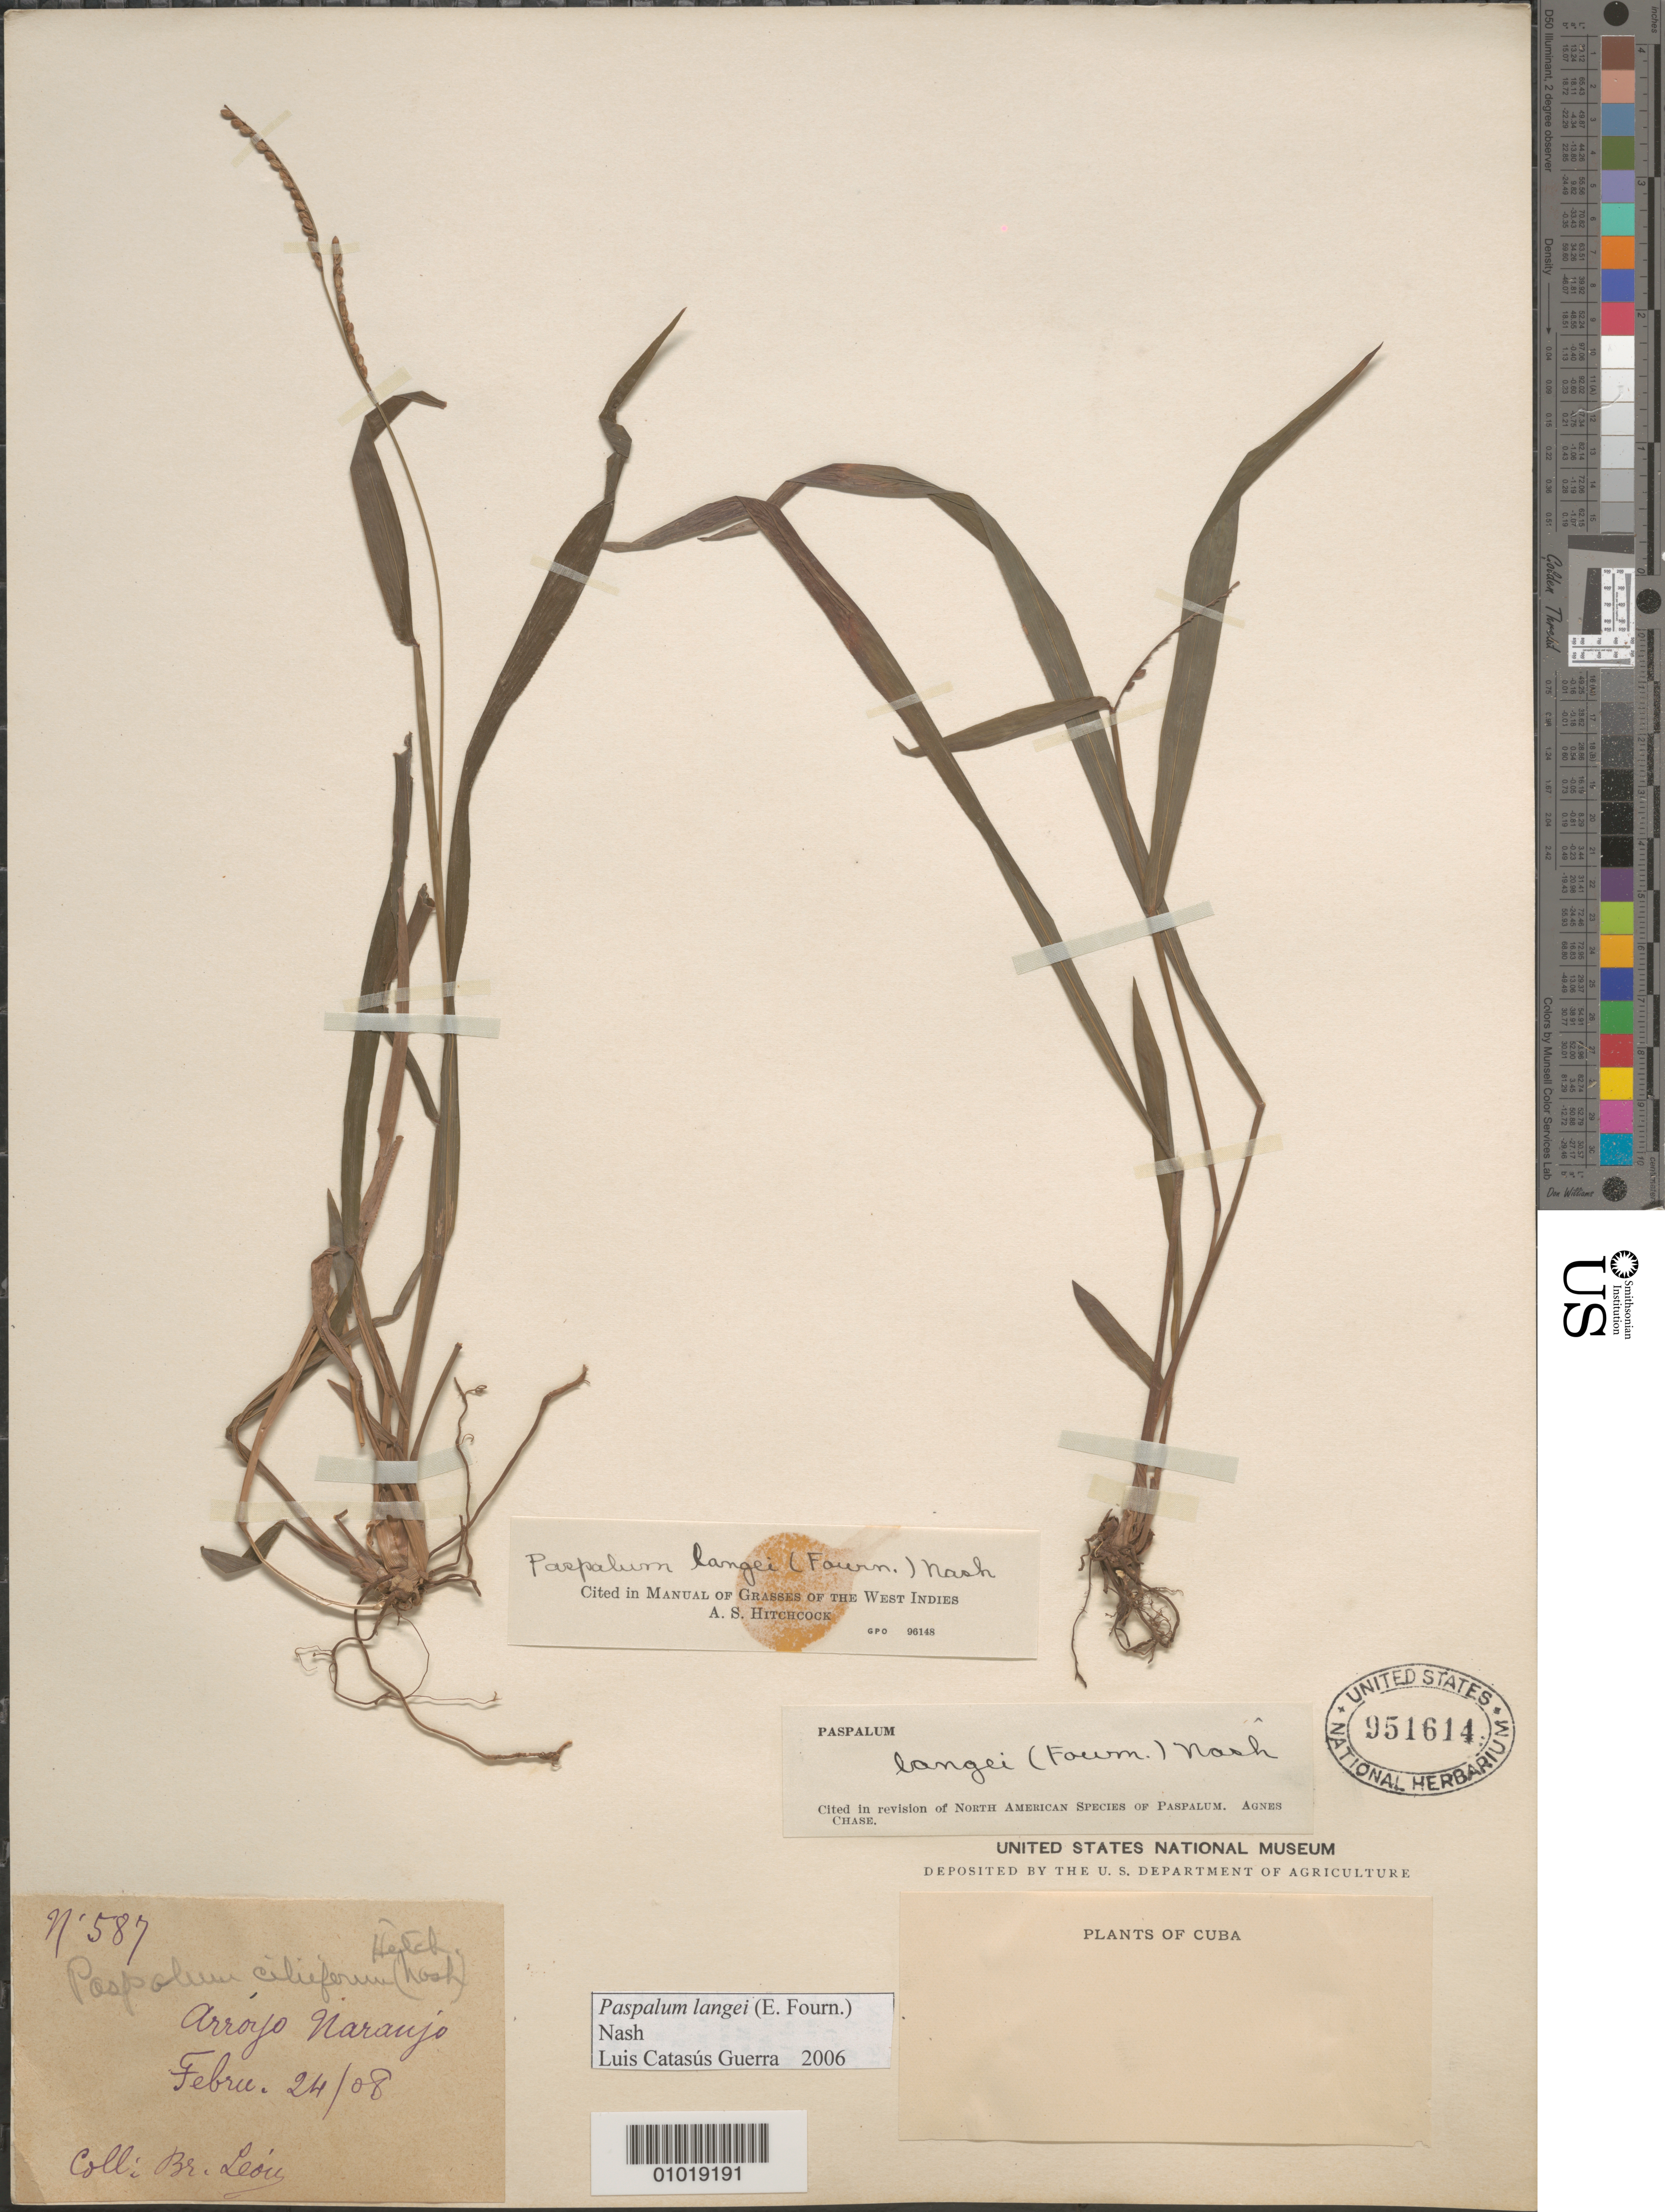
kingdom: Plantae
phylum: Tracheophyta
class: Liliopsida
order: Poales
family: Poaceae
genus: Paspalum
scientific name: Paspalum langei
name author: (E. Fourn.) Nash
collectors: Bro. León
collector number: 587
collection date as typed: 24 Feb 1908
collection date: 1908-02-24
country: Cuba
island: Cuba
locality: Arroyo Naranjo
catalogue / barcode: US 951614